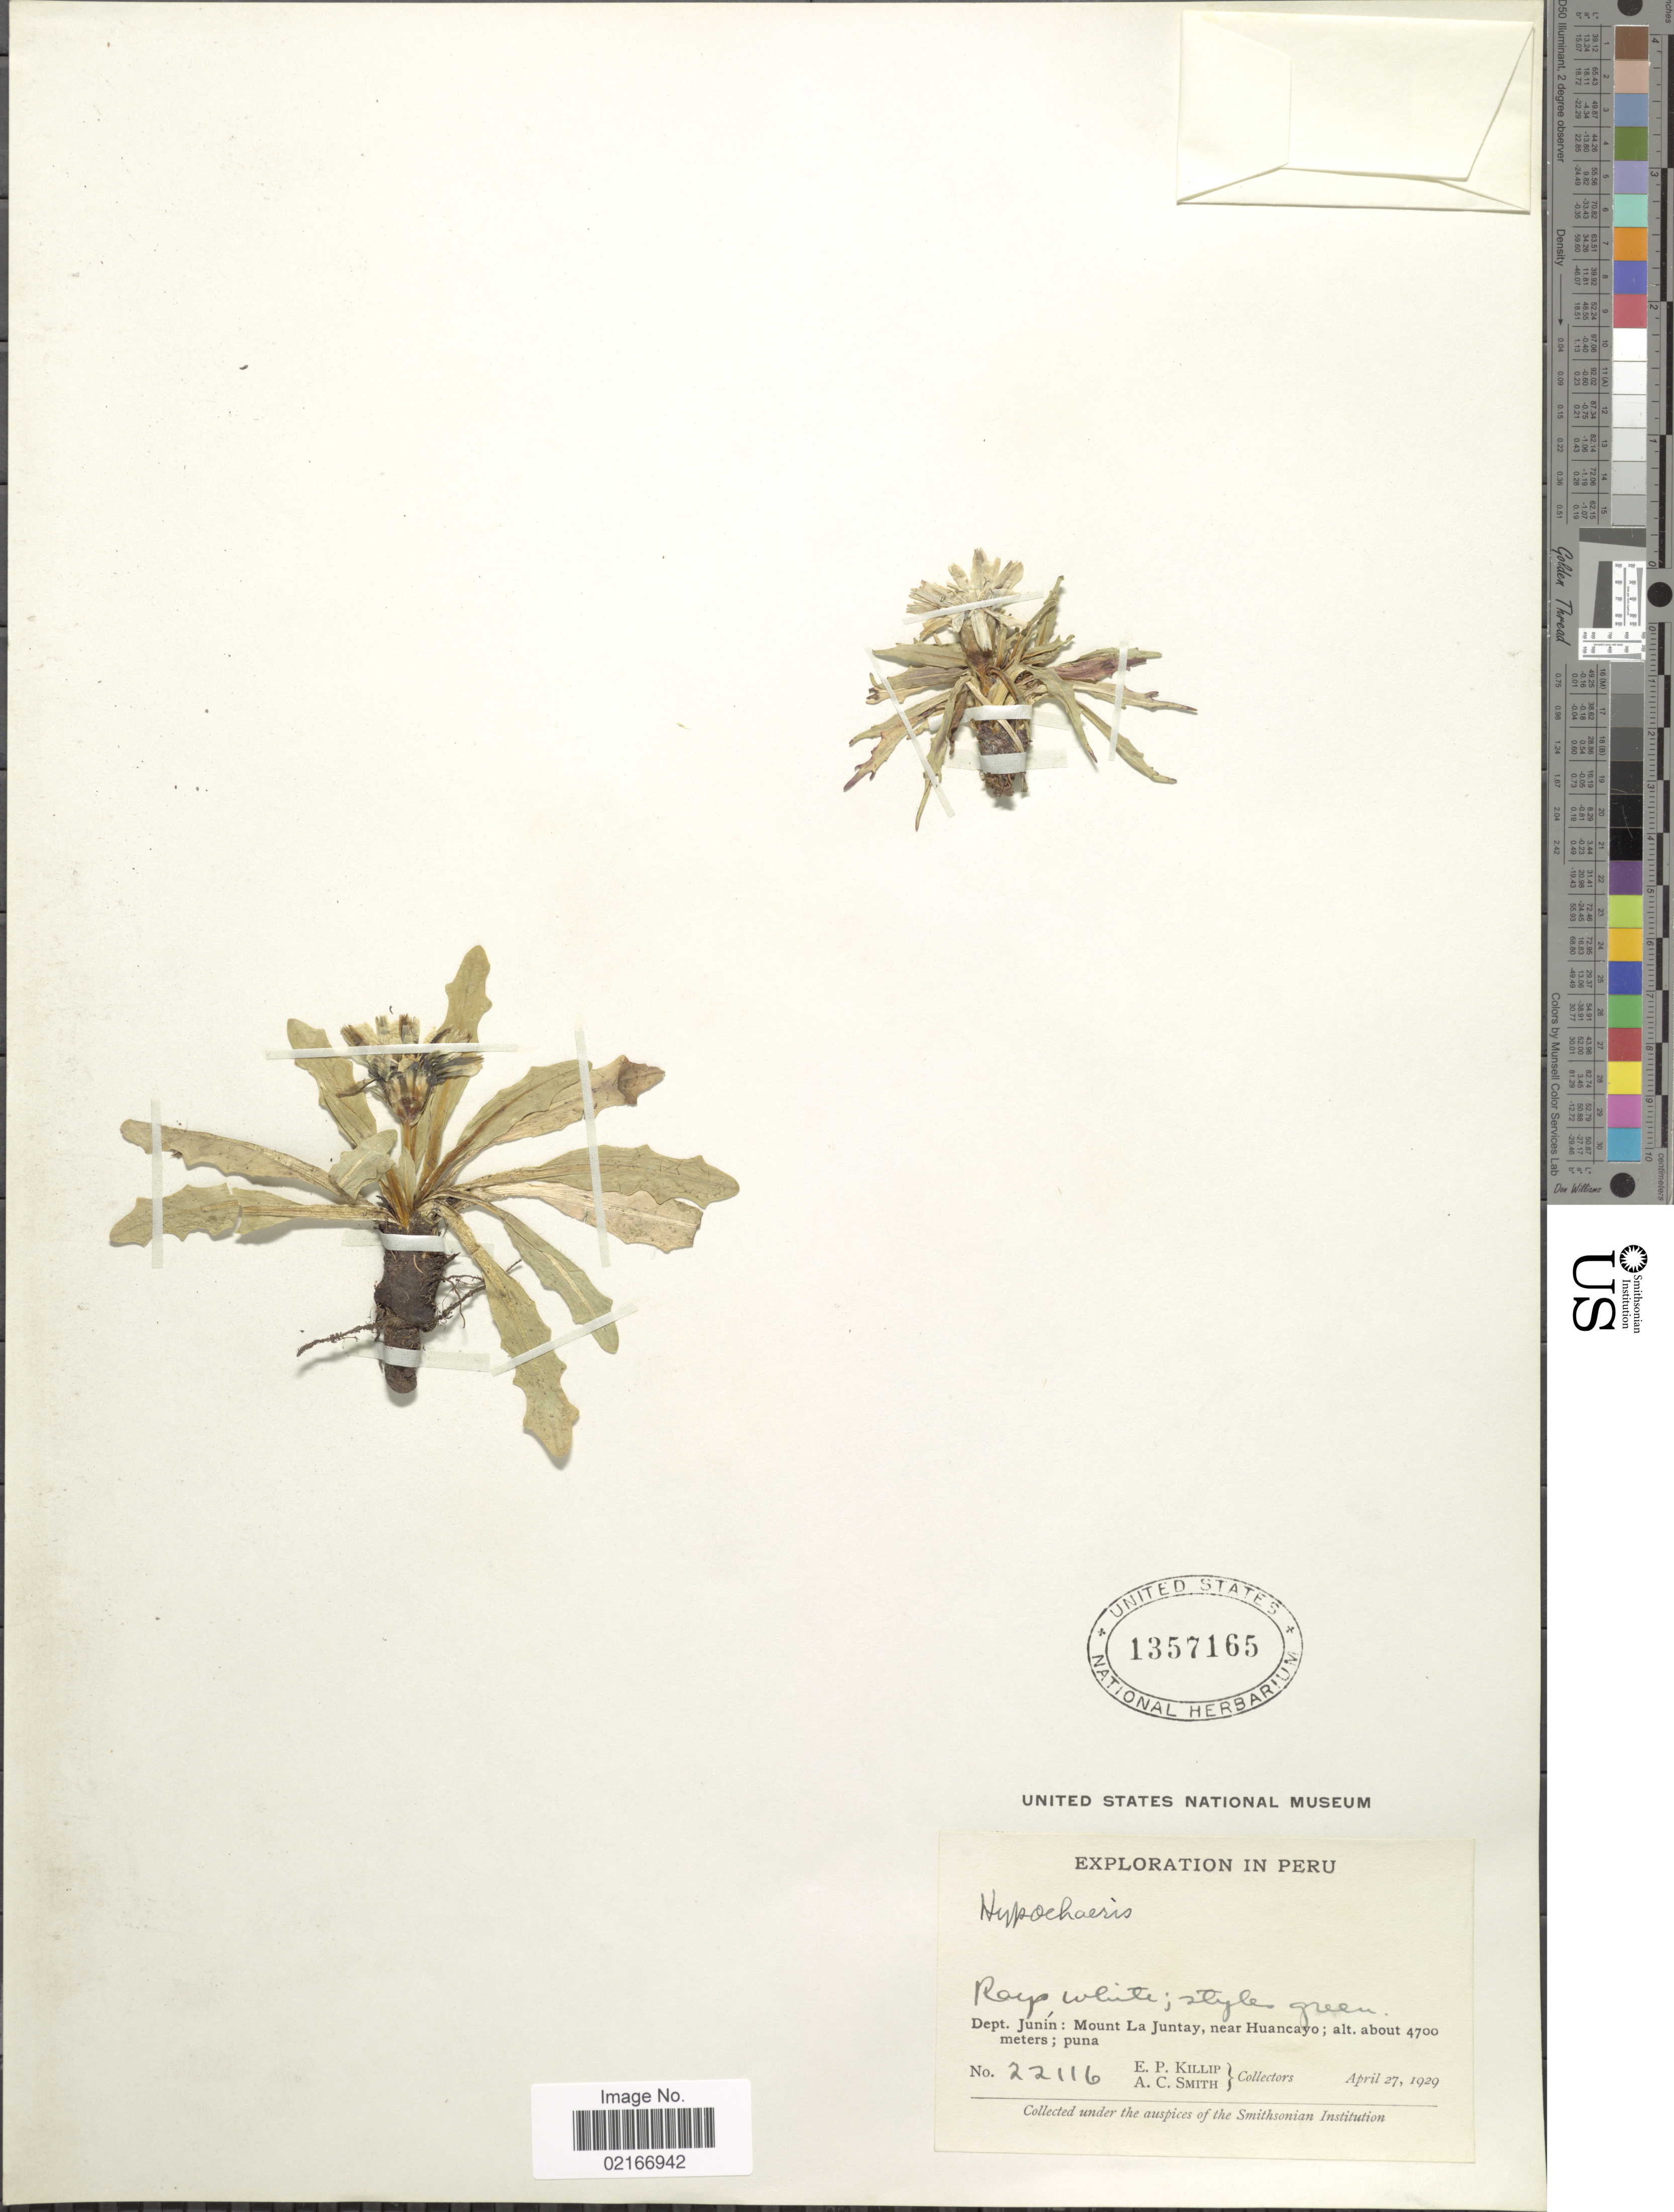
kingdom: Plantae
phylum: Tracheophyta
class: Magnoliopsida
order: Asterales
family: Asteraceae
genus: Hypochaeris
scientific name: Hypochaeris taraxacoides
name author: Ball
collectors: E. P. Killip & A. C. Smith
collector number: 22116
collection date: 1929-04-27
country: Peru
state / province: Junín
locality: Mount La Juntay, near Huancayo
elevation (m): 4700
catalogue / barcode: US 1357165